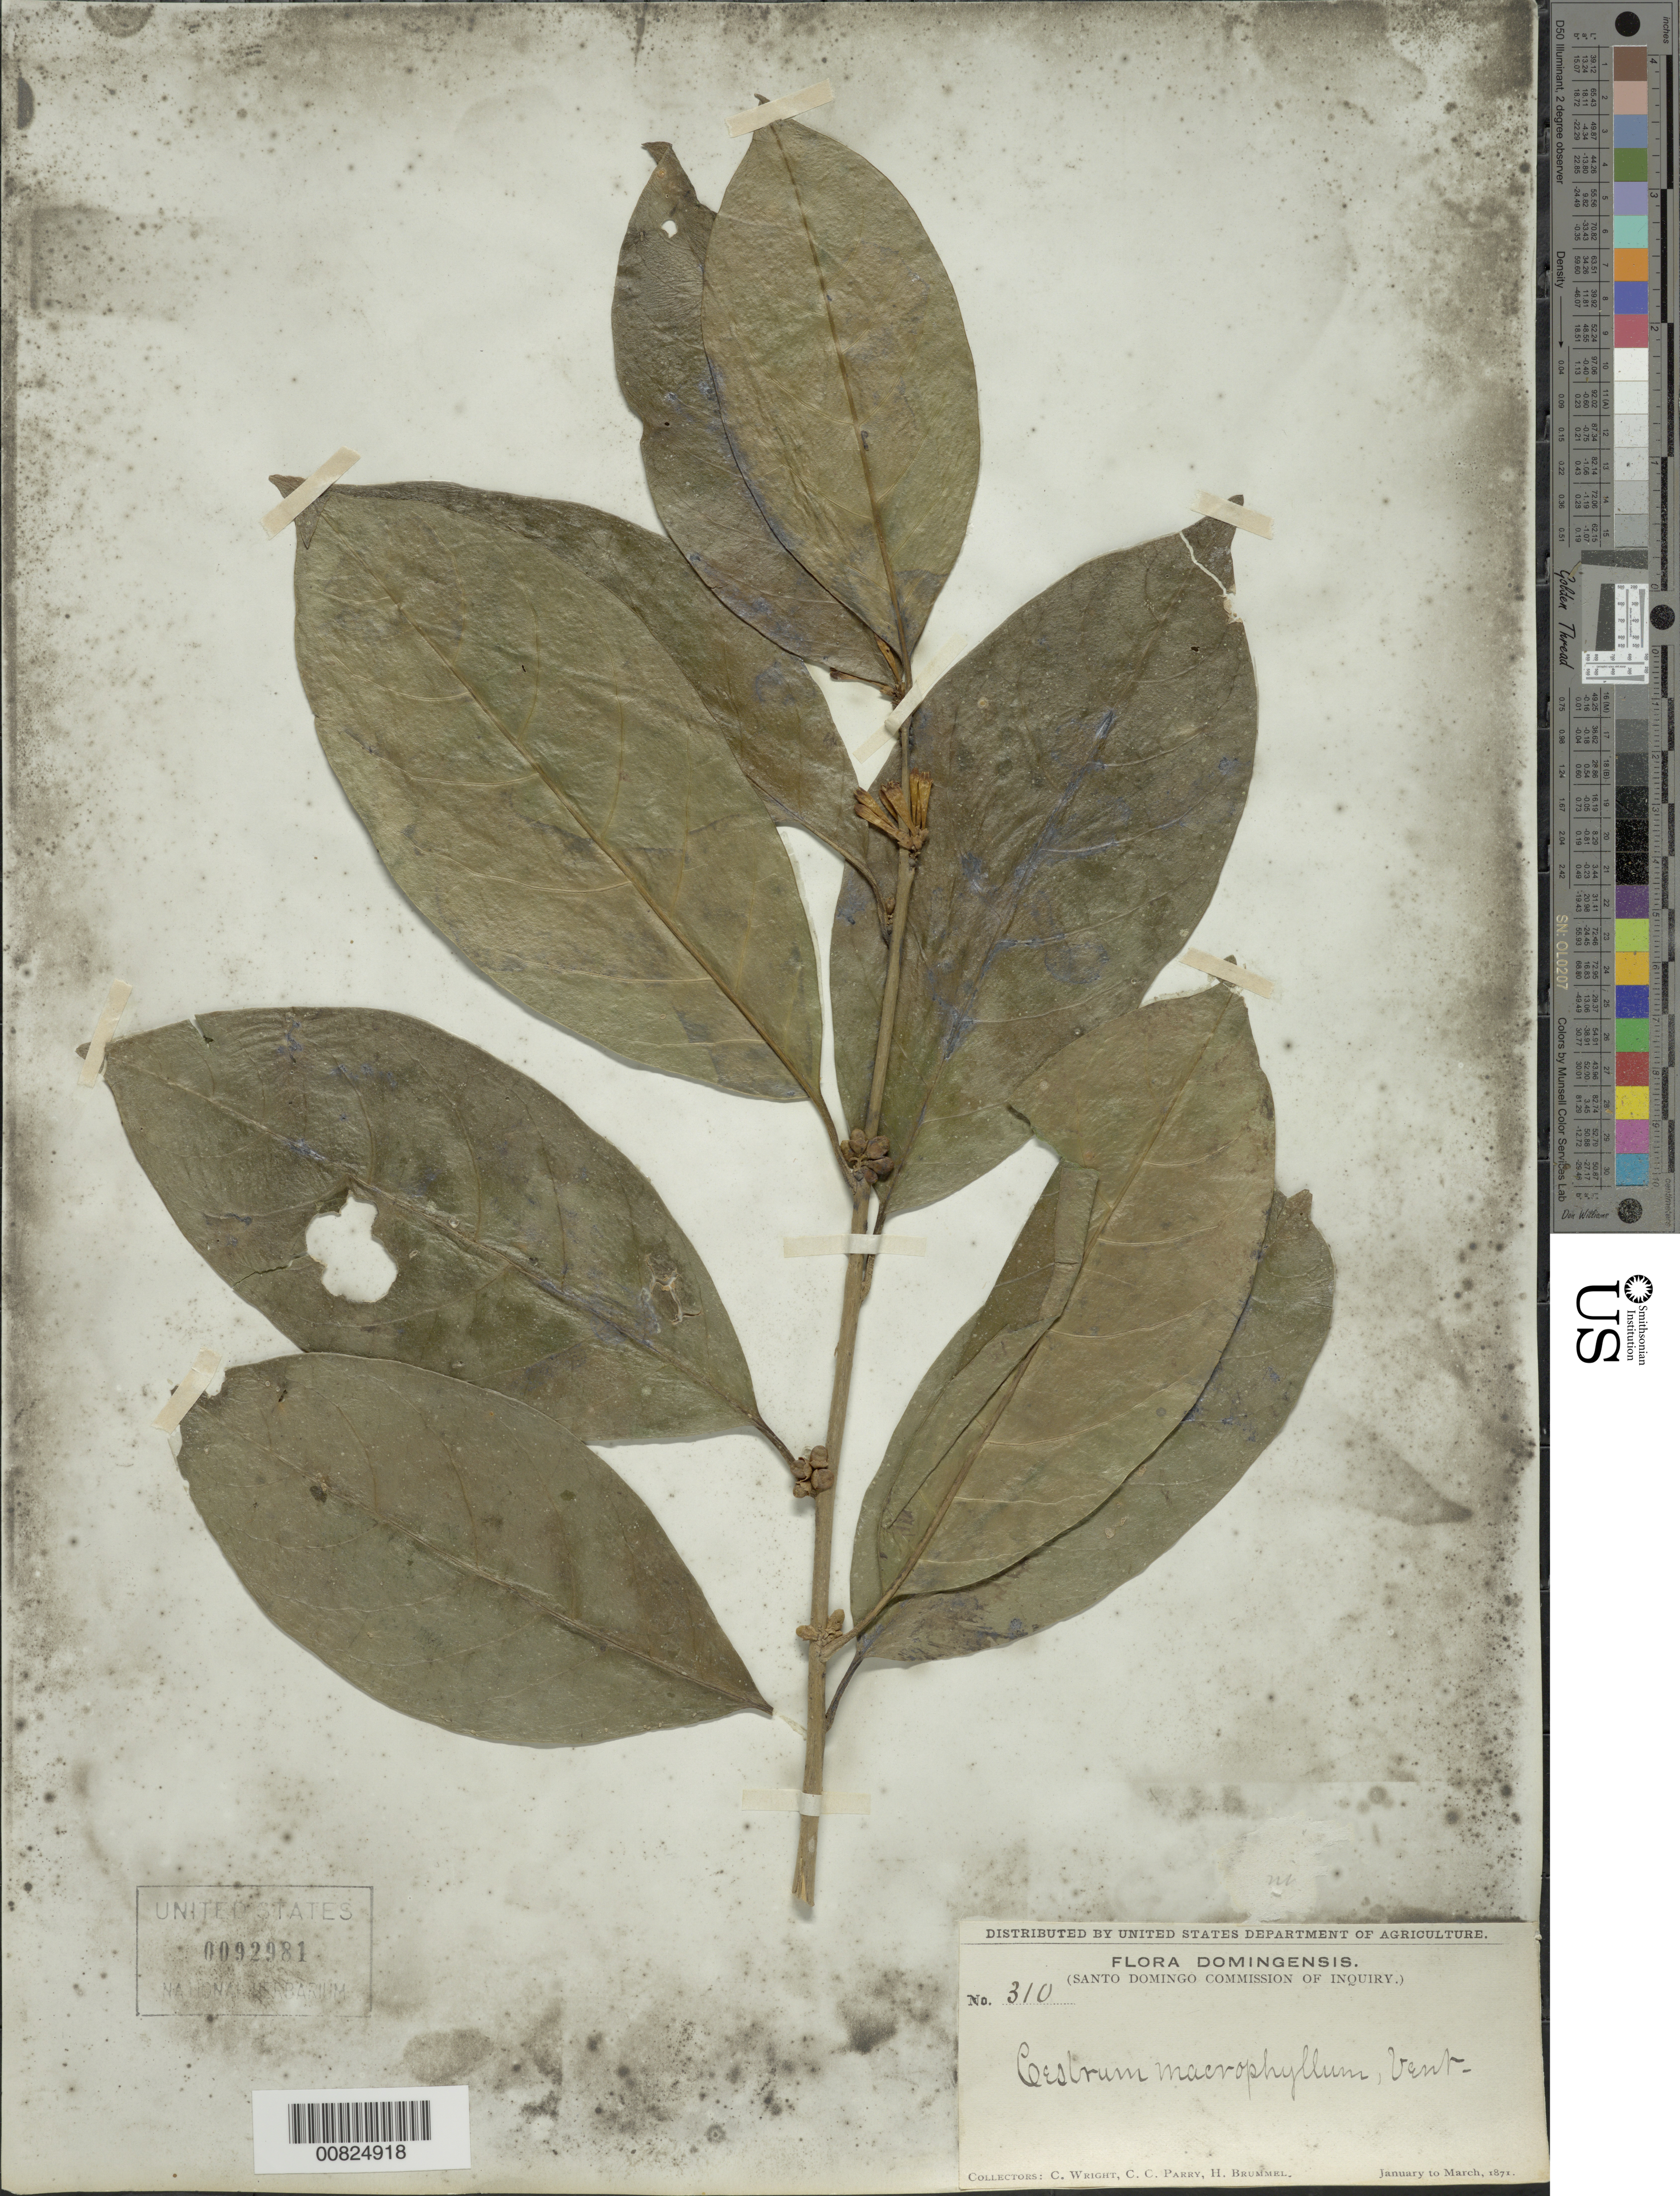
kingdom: Plantae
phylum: Tracheophyta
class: Magnoliopsida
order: Solanales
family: Solanaceae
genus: Cestrum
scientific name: Cestrum macrophyllum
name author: Vent.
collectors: C. Wright, C. C. Parry & H. Brummel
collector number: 310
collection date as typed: Jan 1871 to -- Mar 1871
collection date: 1871-01/1871-03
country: Dominican Republic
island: Hispaniola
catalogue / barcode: US 92981